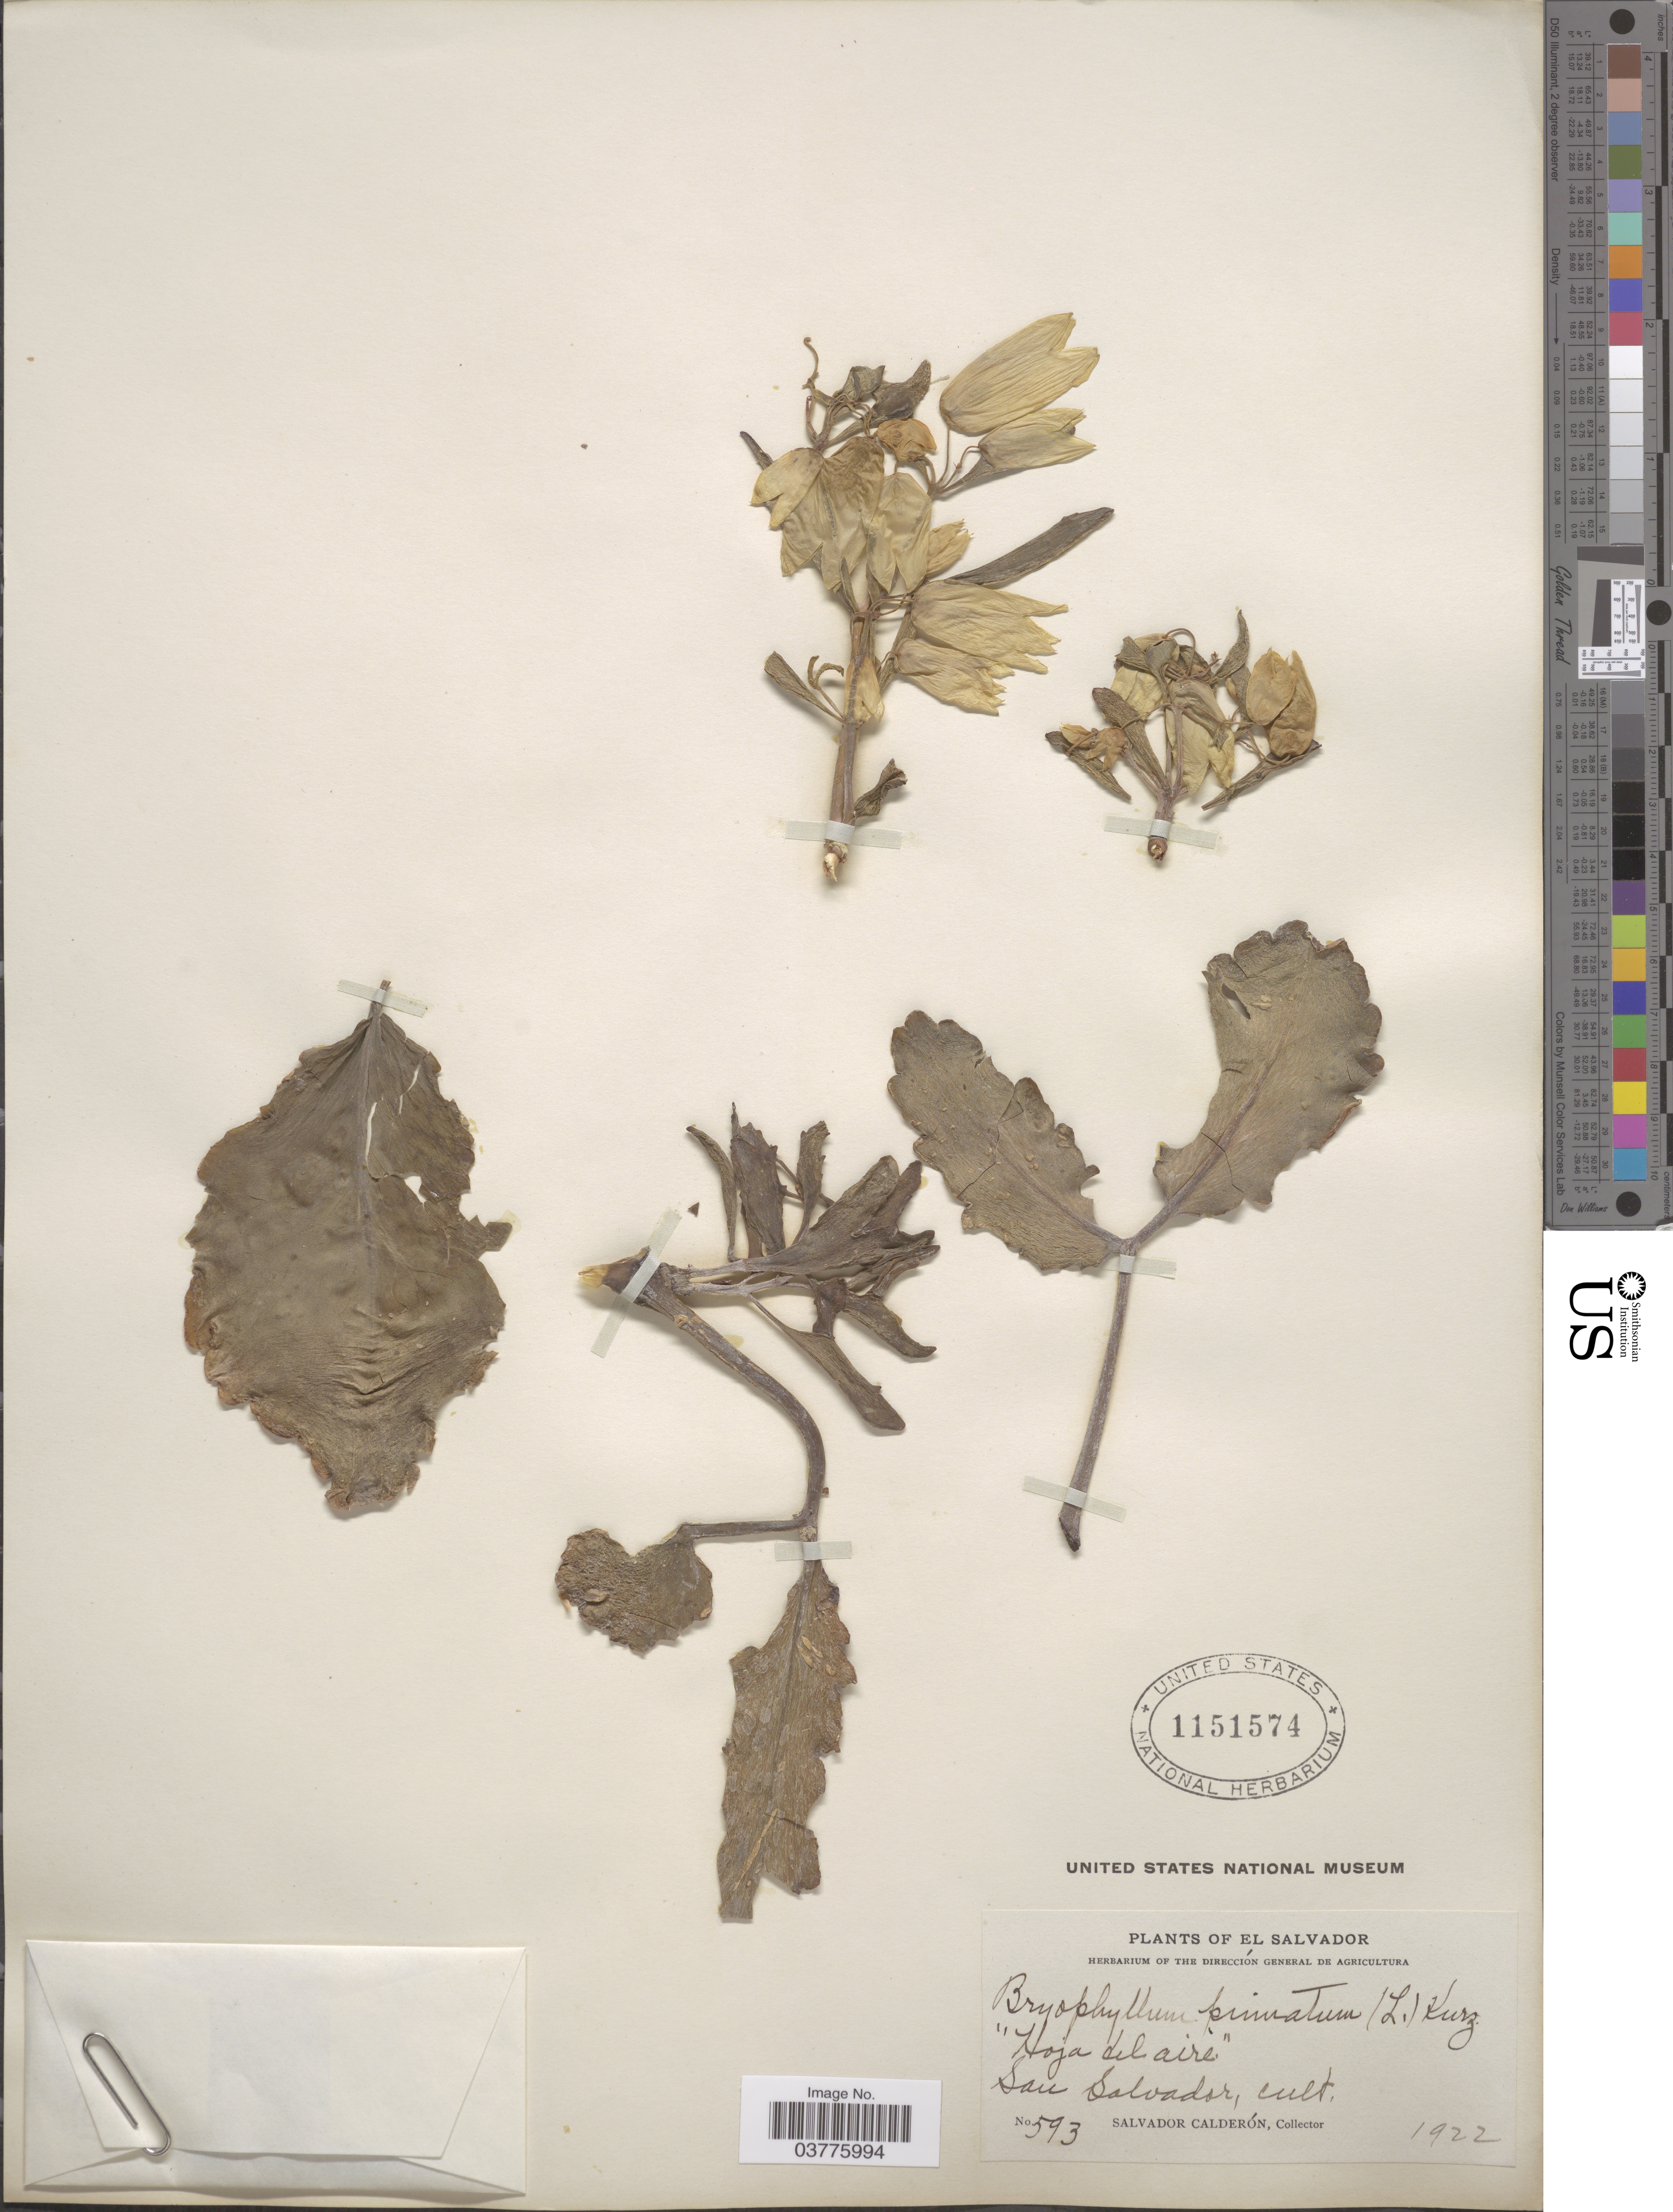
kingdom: Plantae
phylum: Tracheophyta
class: Magnoliopsida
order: Saxifragales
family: Crassulaceae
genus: Kalanchoe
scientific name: Kalanchoe pinnata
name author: (Lam.) Pers.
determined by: Strong, Mark T., (BOT), Smithsonian Institution - National Museum of Natural History (UNITED STATES)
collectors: S. Calderón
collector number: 593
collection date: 1922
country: El Salvador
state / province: San Salvador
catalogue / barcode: US 1151574